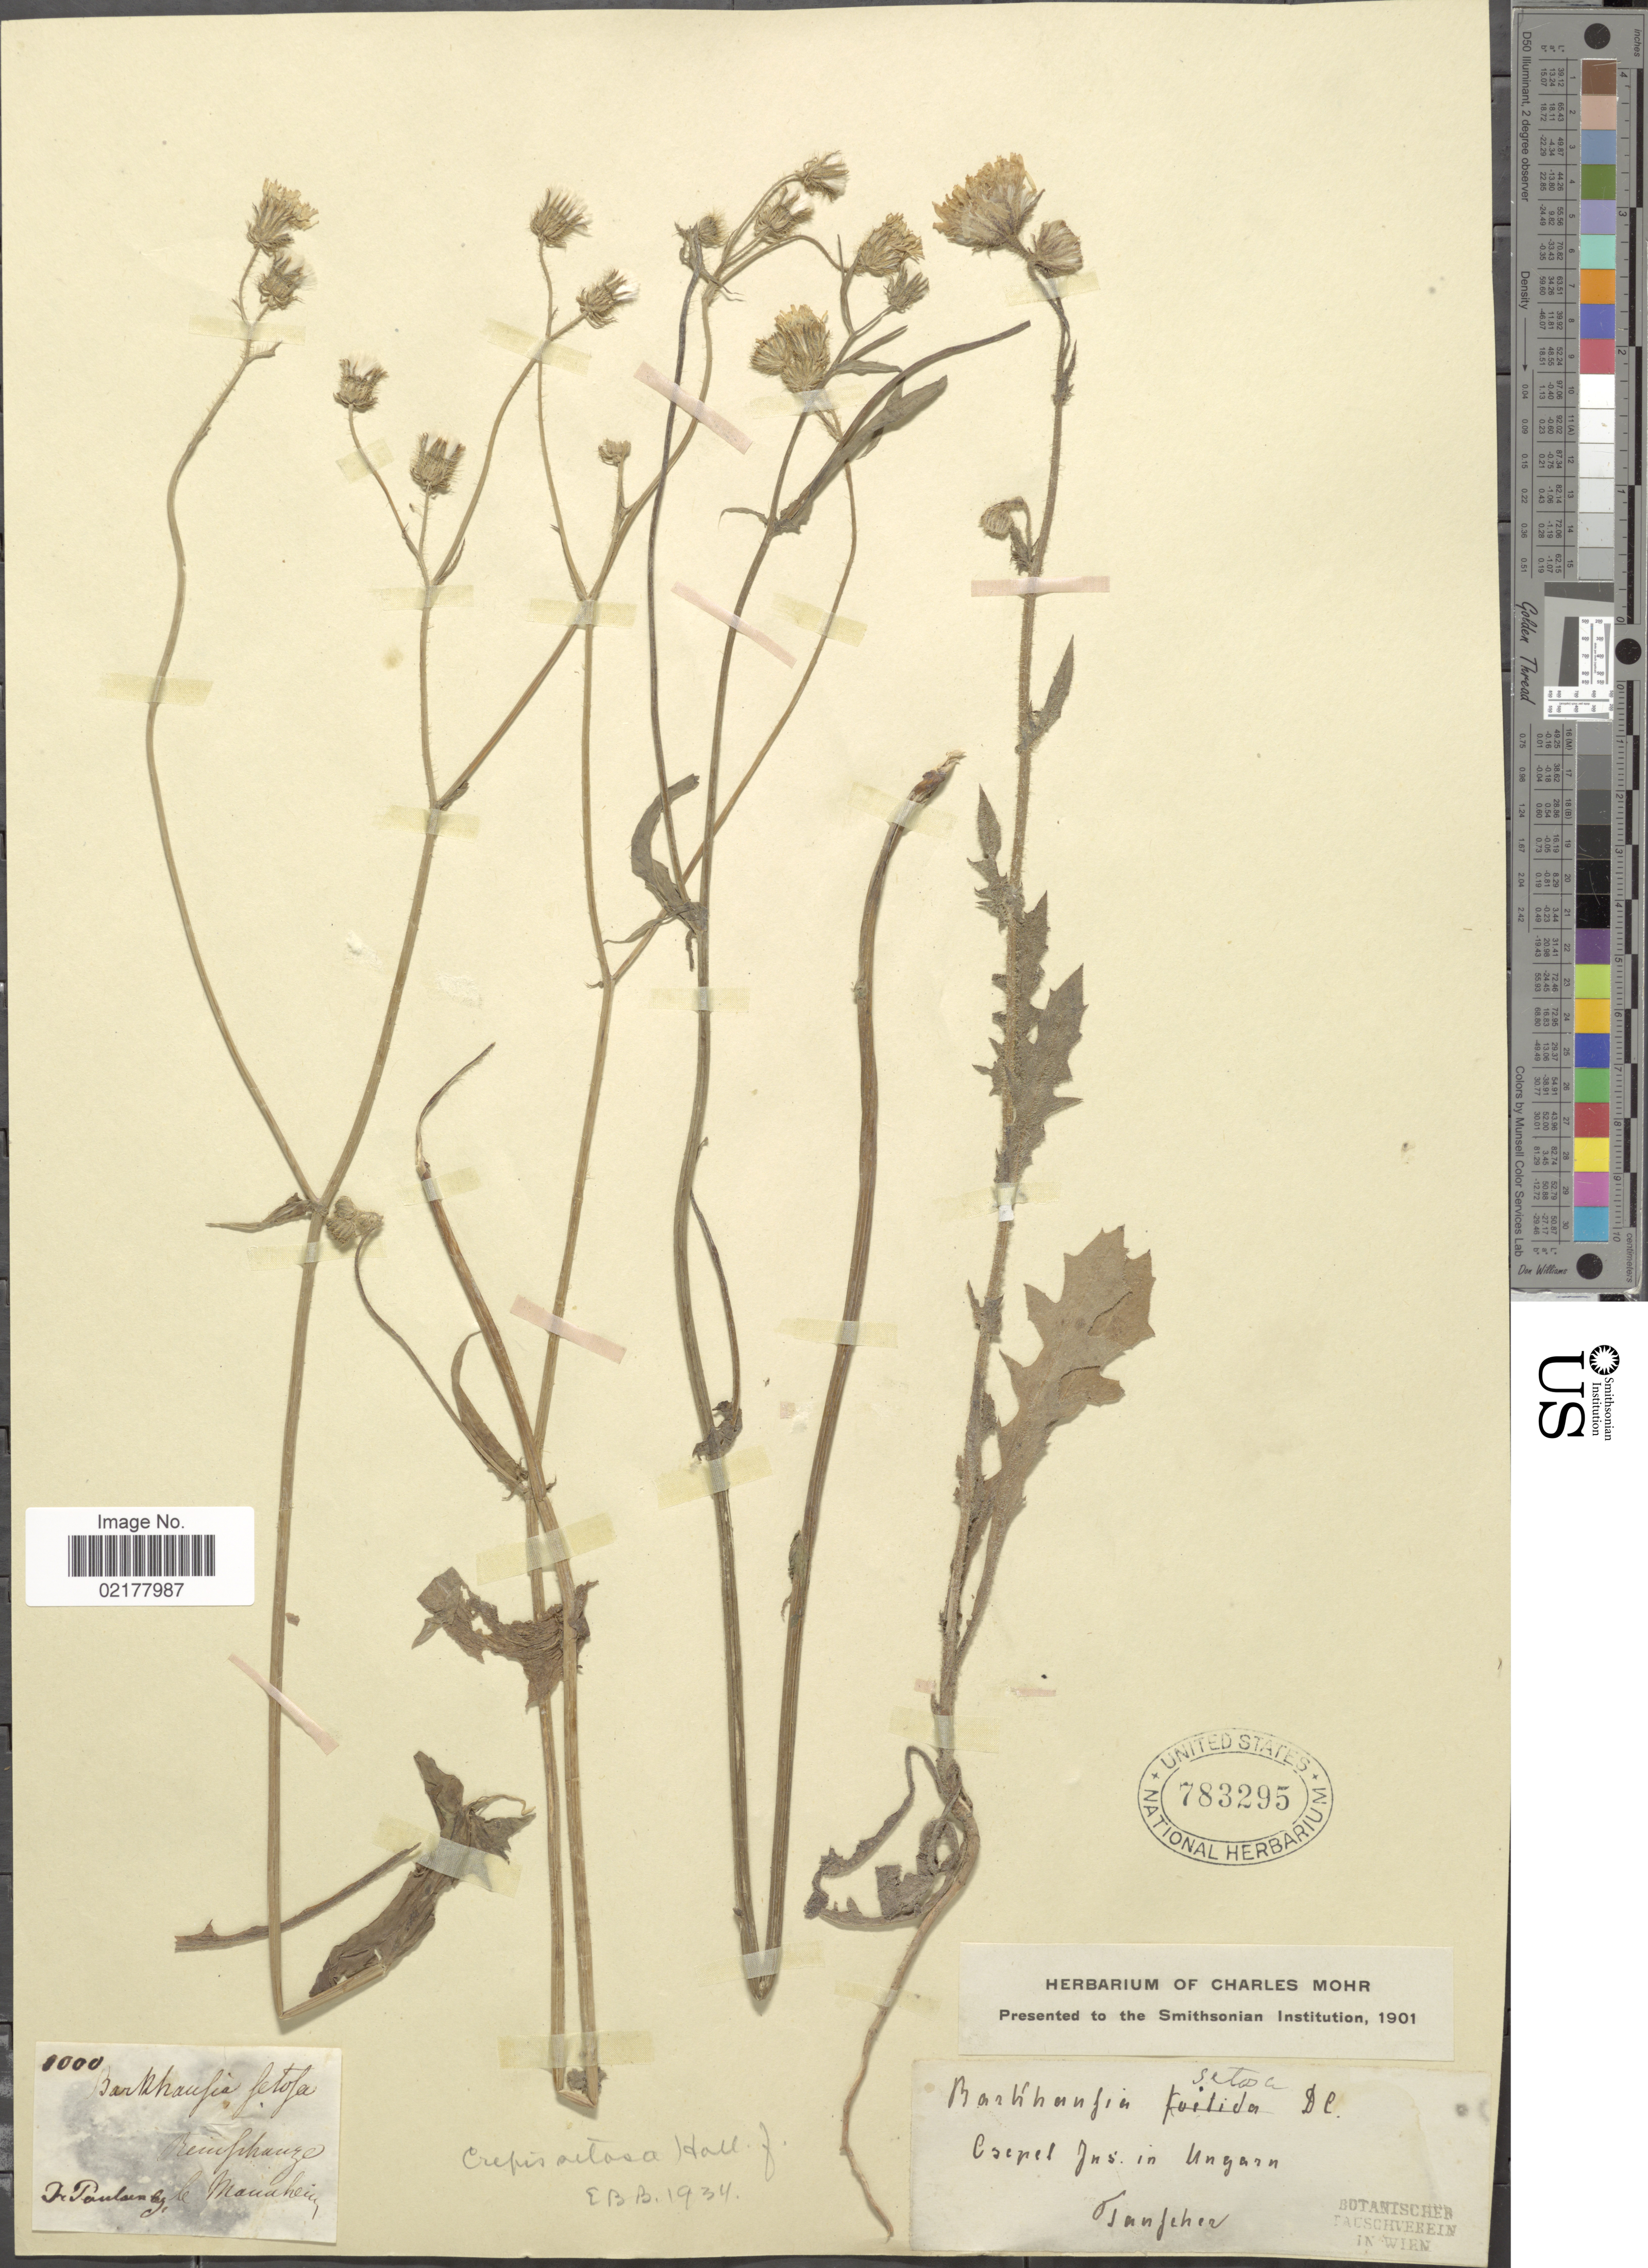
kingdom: Plantae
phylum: Tracheophyta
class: Magnoliopsida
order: Asterales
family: Asteraceae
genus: Crepis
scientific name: Crepis setosa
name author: Haller f.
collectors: Tauscher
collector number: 1000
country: Hungary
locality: Benifschauze le Manaheim. Csepel Jus [interpreted]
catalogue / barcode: US 783295